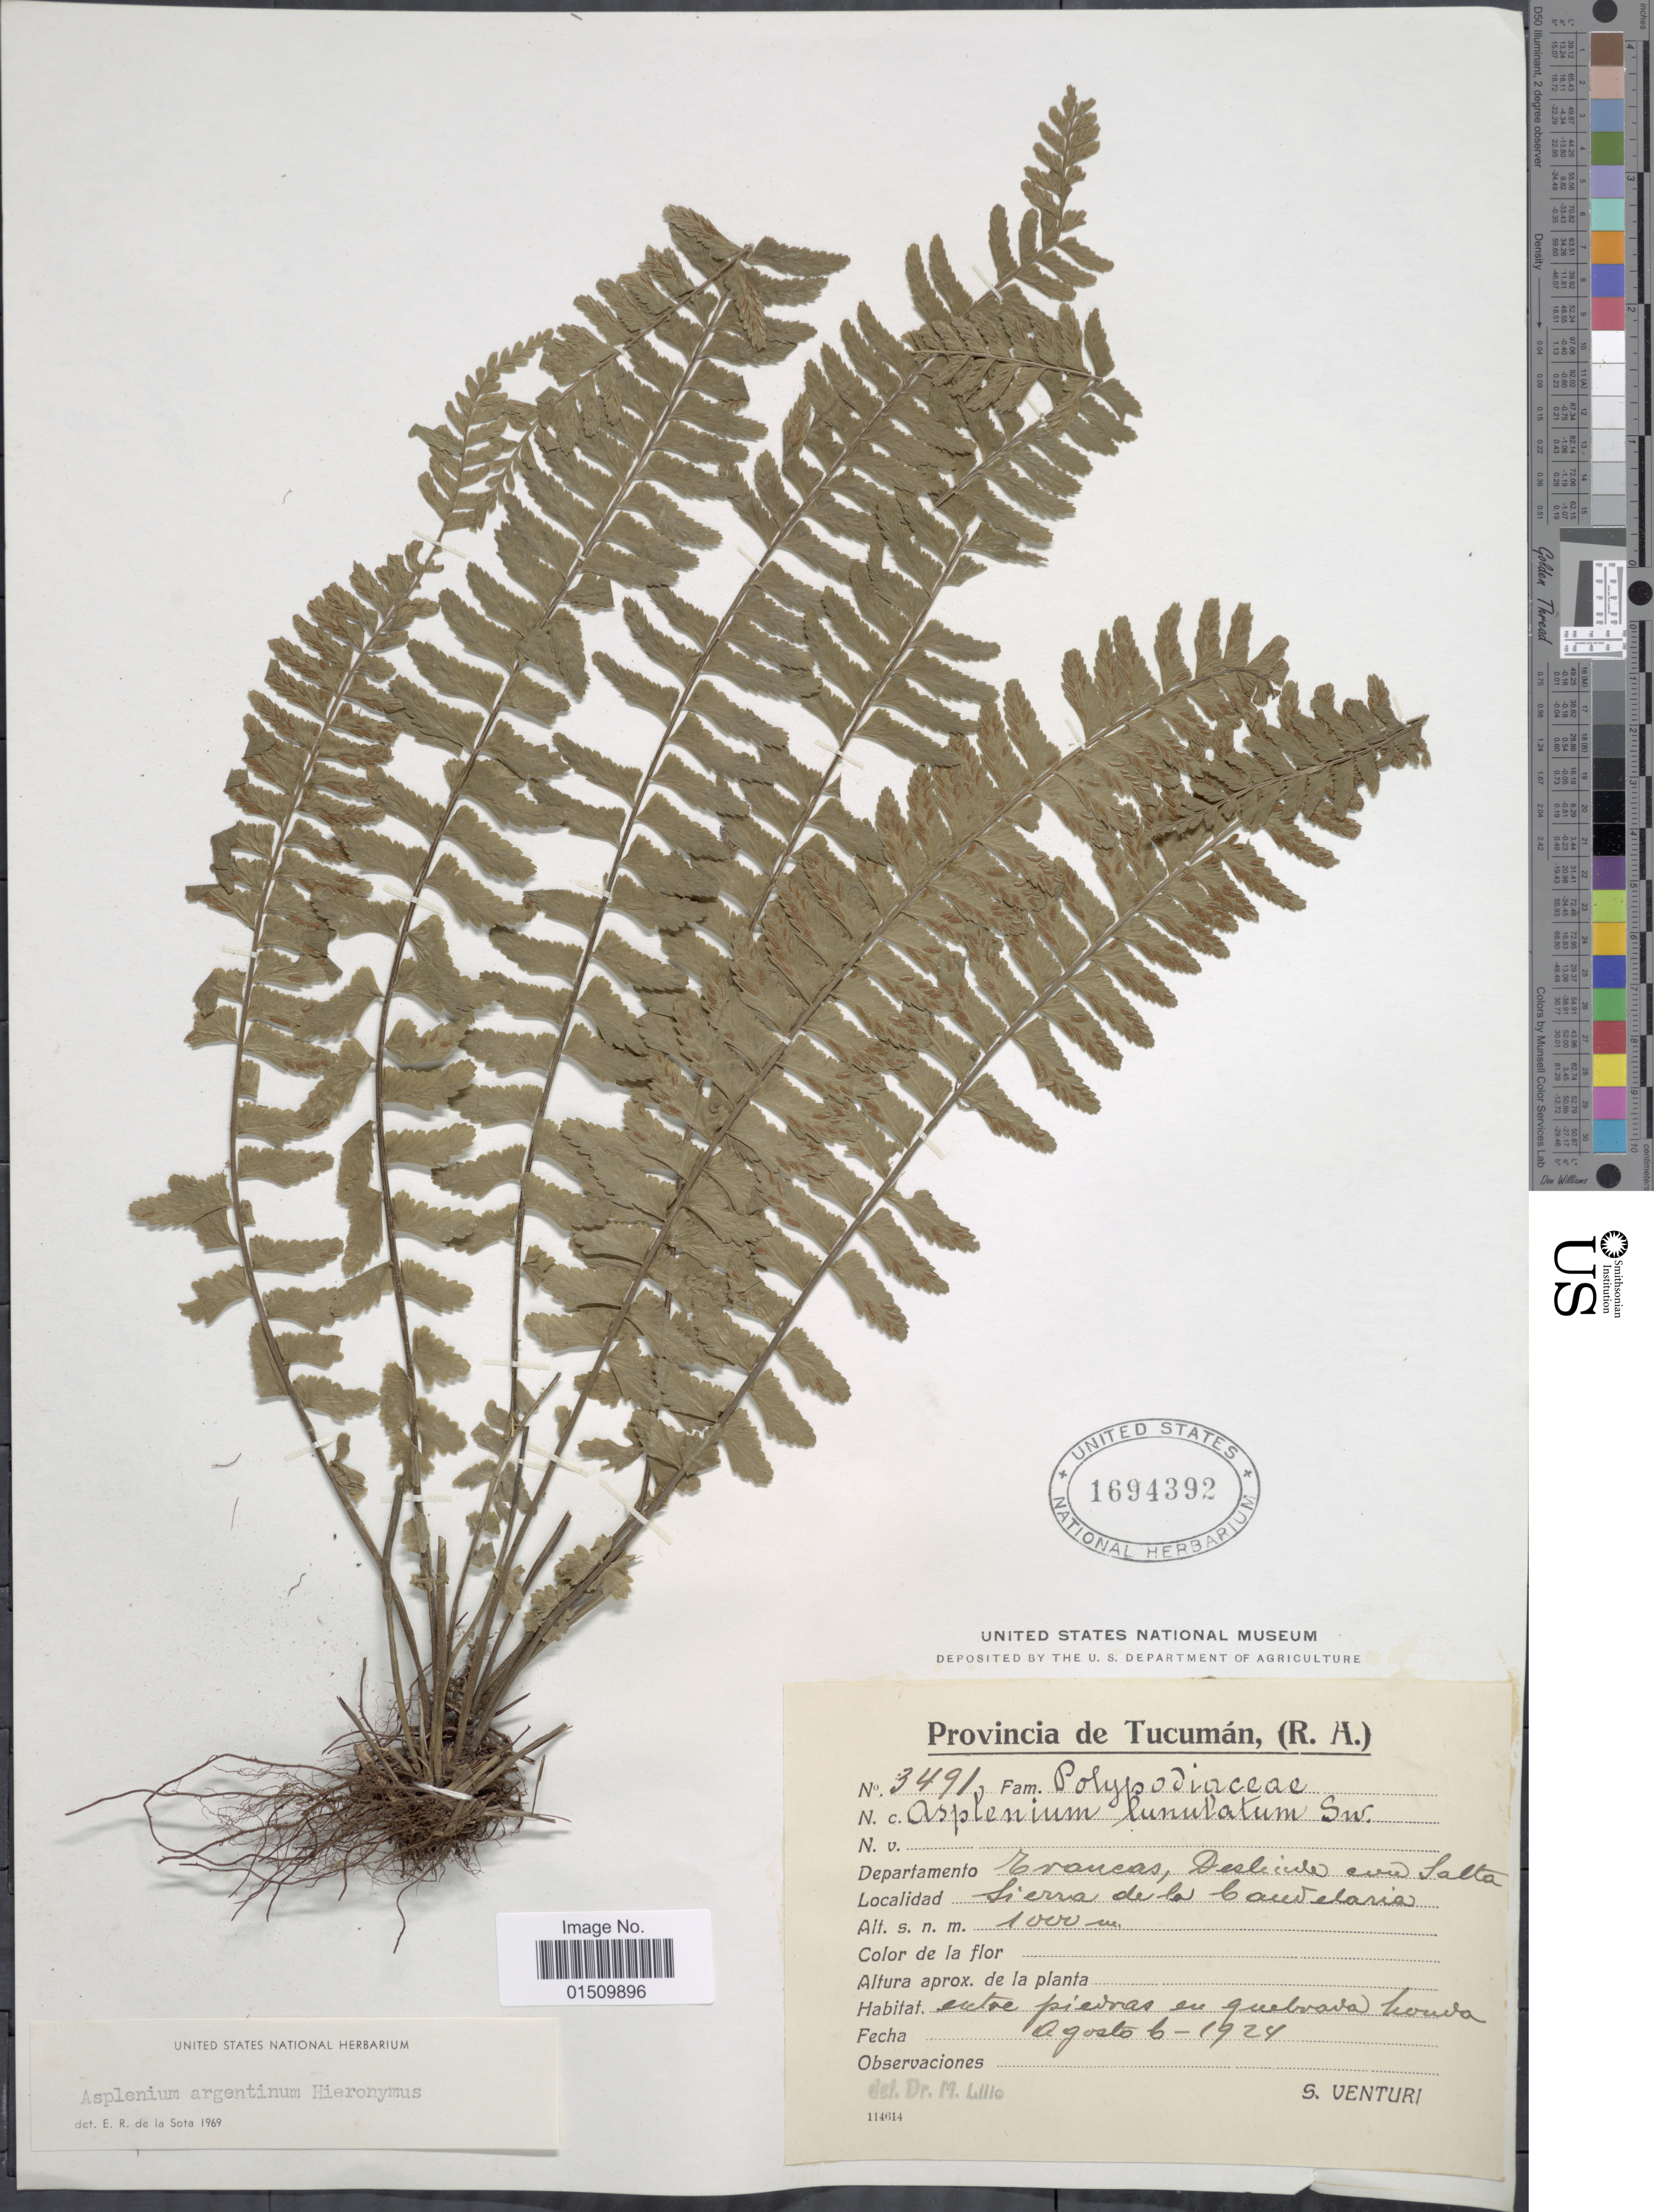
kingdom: Plantae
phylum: Tracheophyta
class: Polypodiopsida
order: Polypodiales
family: Aspleniaceae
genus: Asplenium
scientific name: Asplenium argentinum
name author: Hieron.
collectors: S. Venturi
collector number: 3491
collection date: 1924-08-06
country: Argentina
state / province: Tucumán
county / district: Trancas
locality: Deslinde con Salta, Sierra de La Candelaria.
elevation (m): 1000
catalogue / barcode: US 1694392